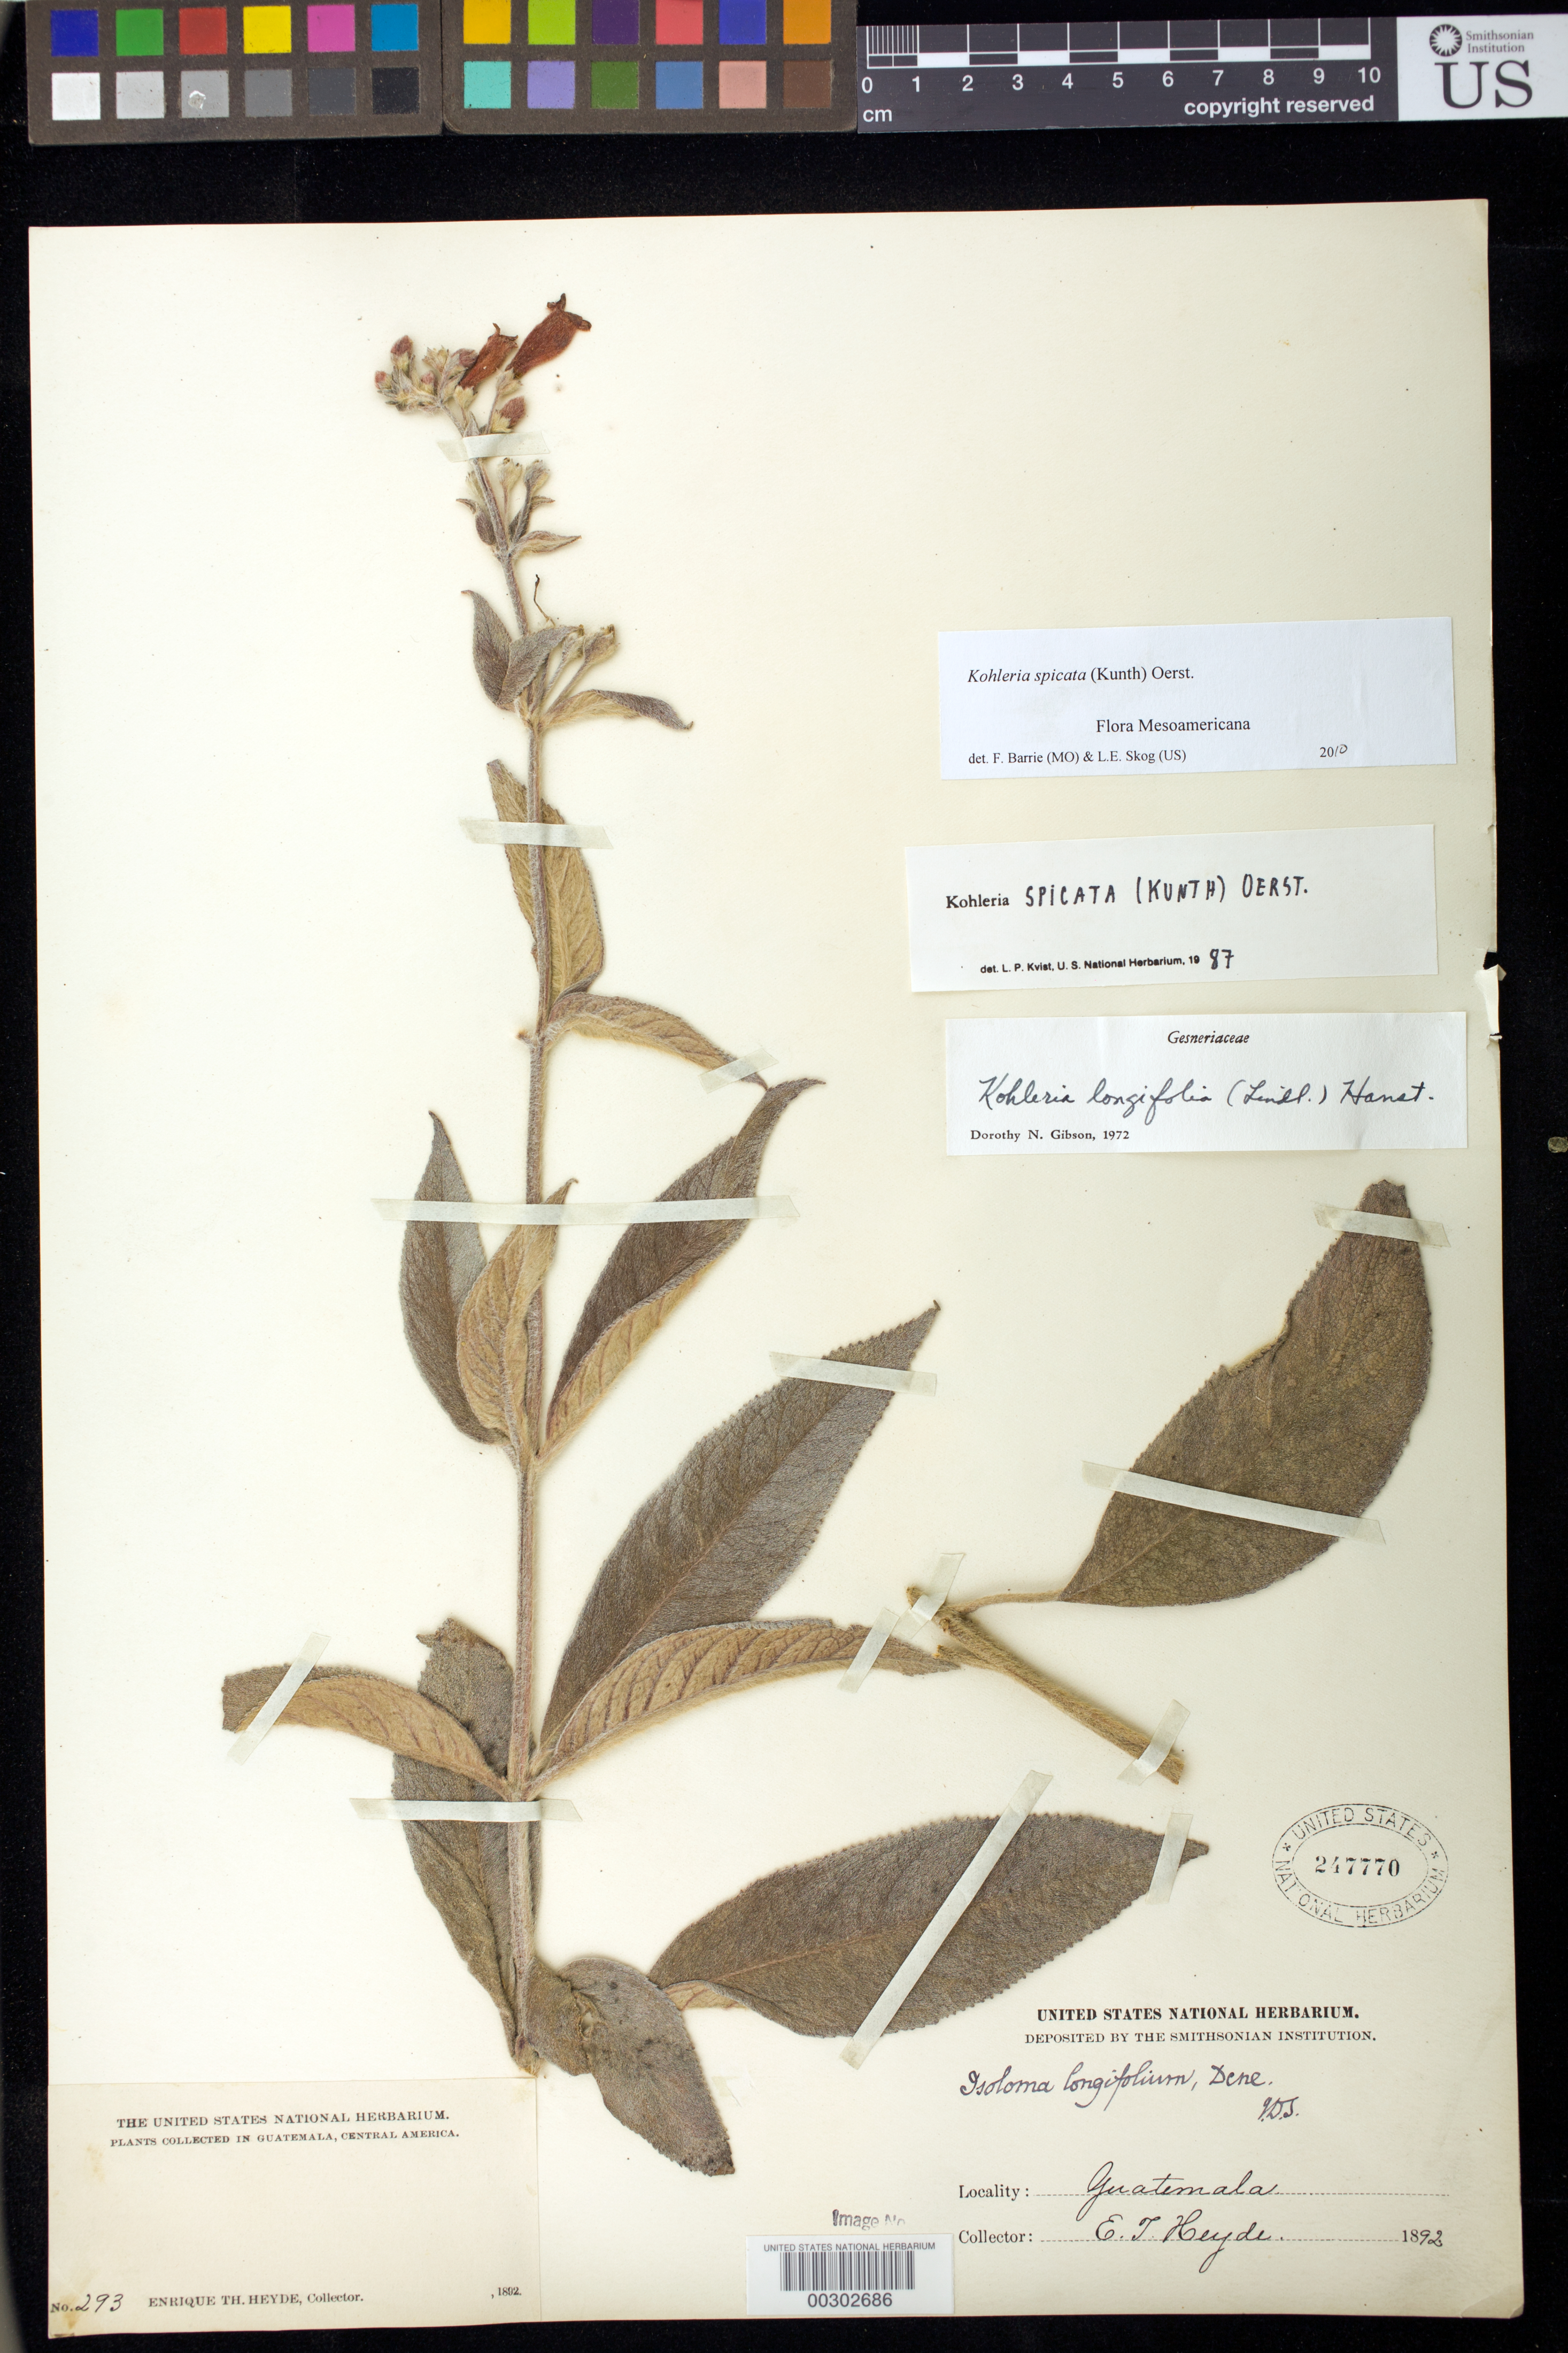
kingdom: Plantae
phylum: Tracheophyta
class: Magnoliopsida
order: Lamiales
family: Gesneriaceae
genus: Kohleria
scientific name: Kohleria spicata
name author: (Kunth) Oerst.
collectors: E. T. Heyde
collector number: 293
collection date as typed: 1892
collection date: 1892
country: Guatemala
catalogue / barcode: US 247770